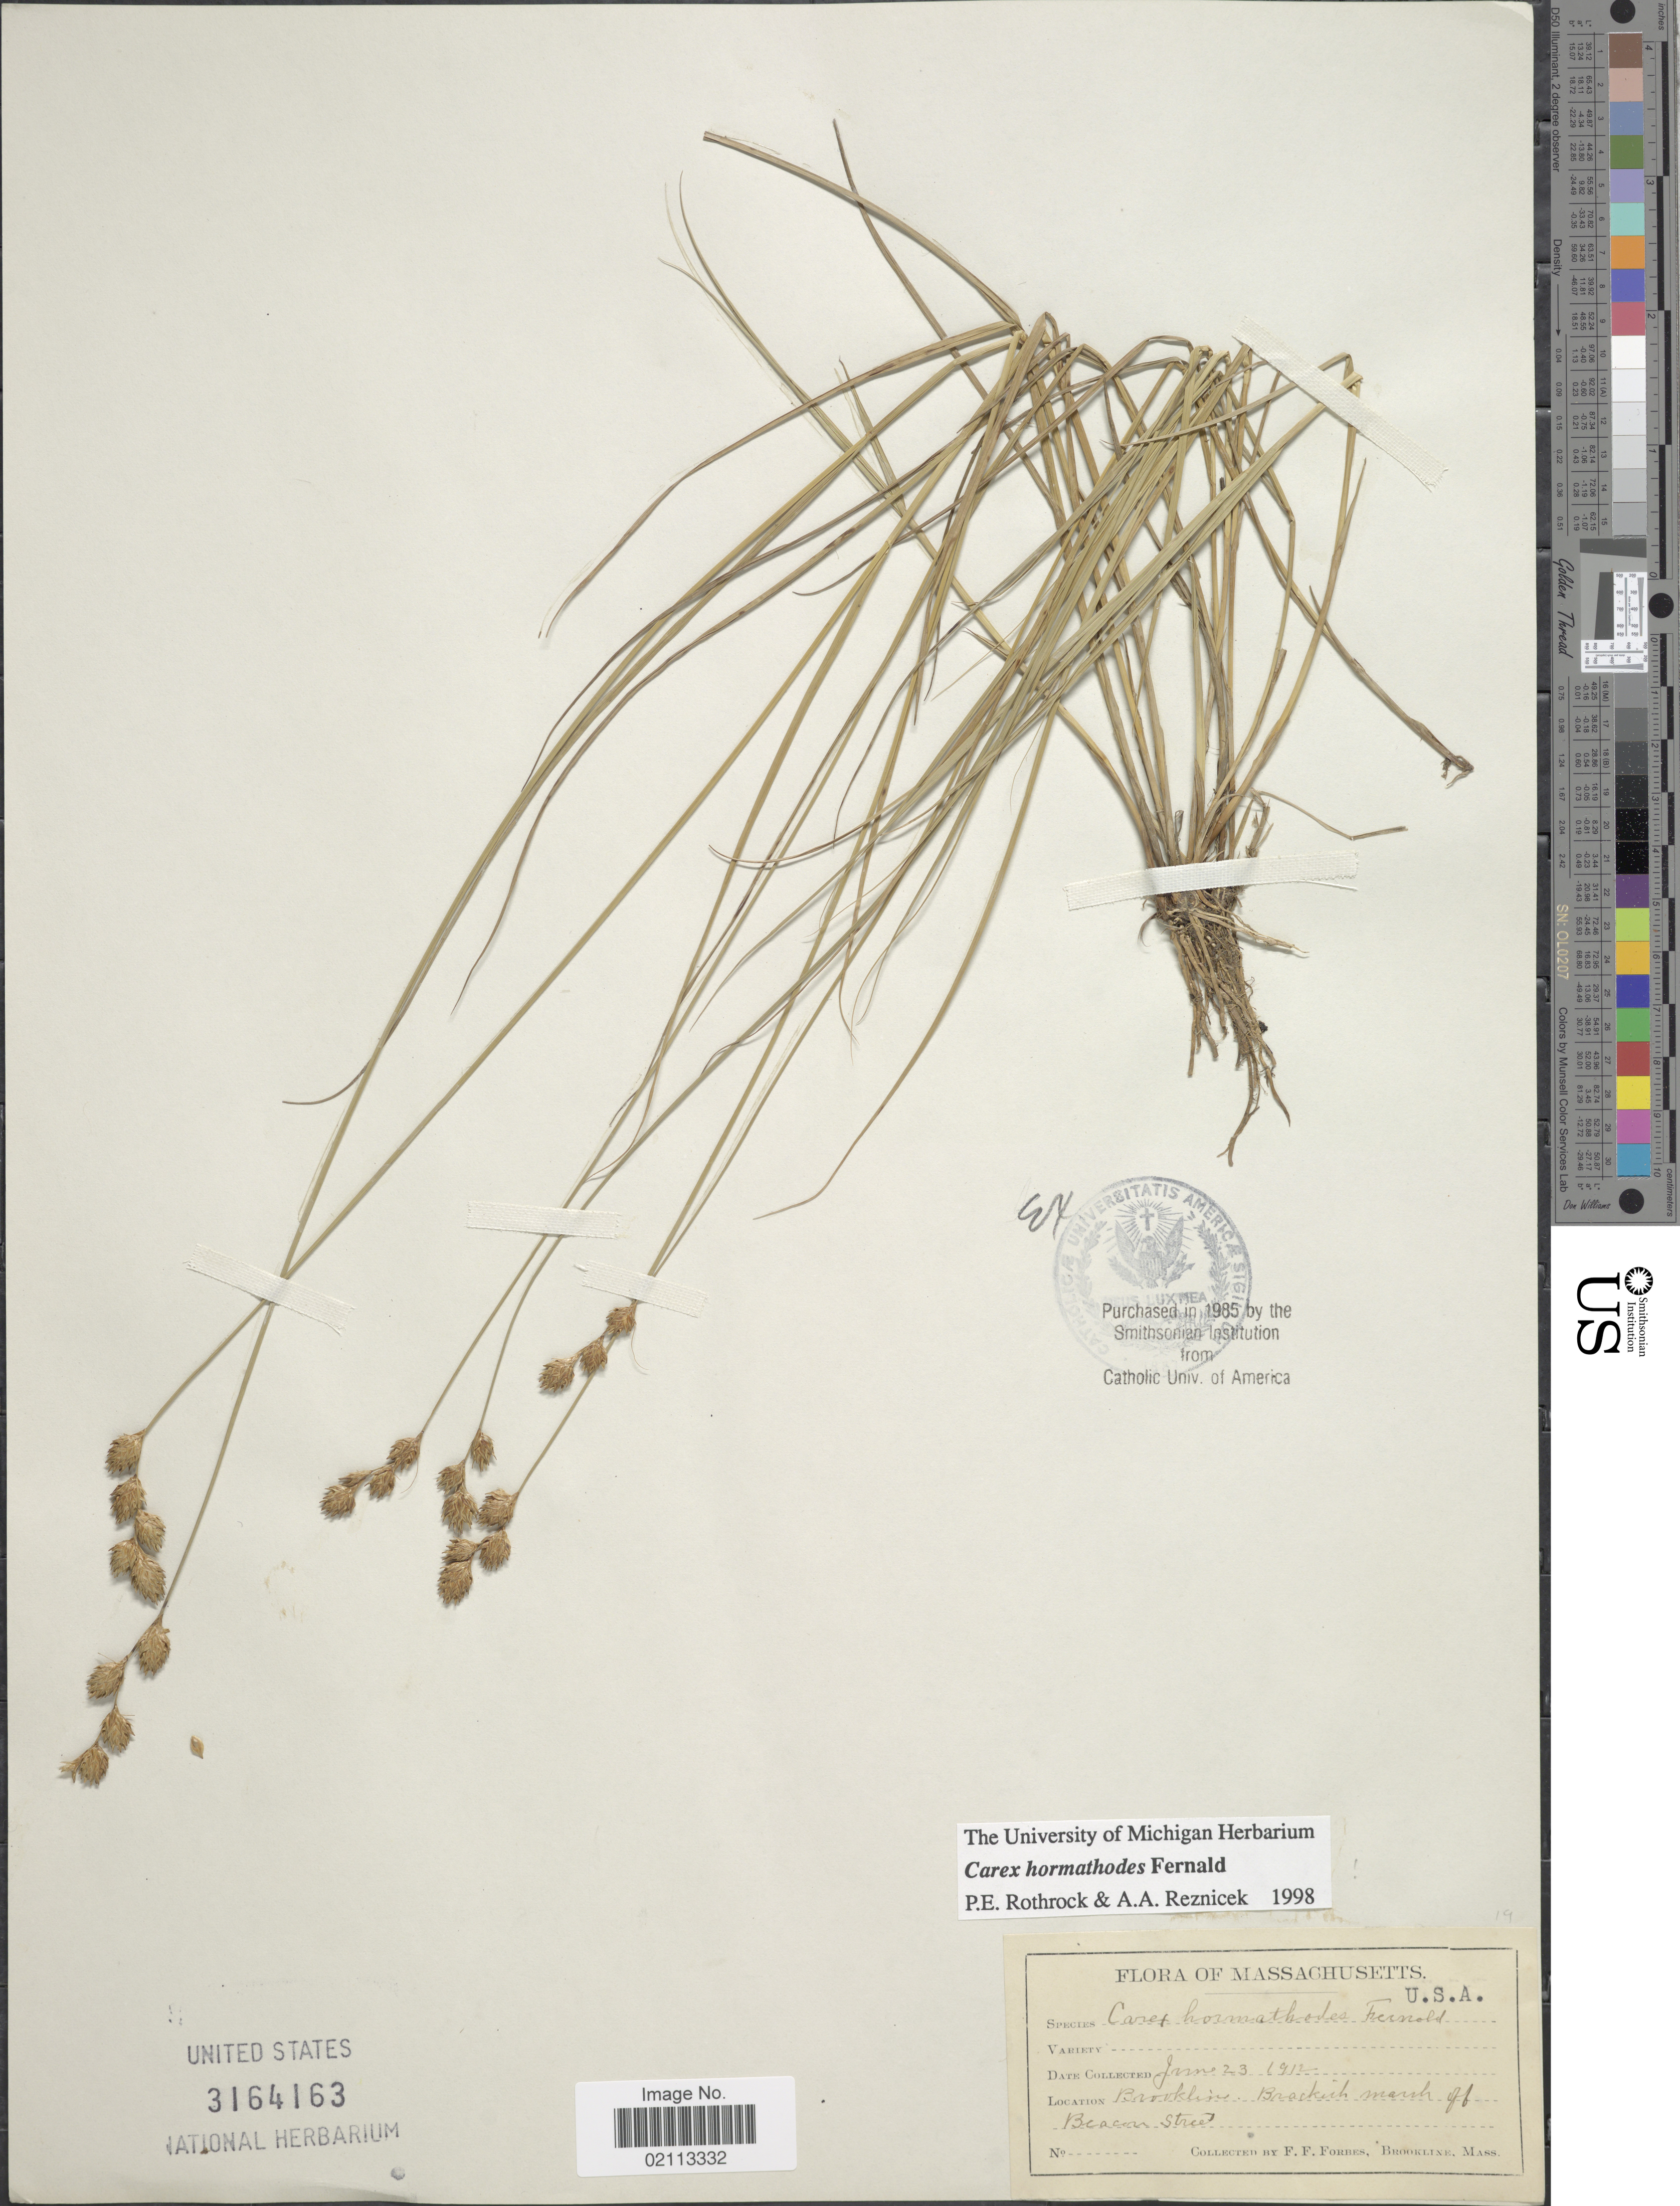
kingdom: Plantae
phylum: Tracheophyta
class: Liliopsida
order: Poales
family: Cyperaceae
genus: Carex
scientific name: Carex hormathodes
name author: Fernald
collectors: F. Forbes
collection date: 1912-06-23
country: United States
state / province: Massachusetts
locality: Brooklin, Brackish marsh of Beacon Street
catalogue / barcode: US 3164163